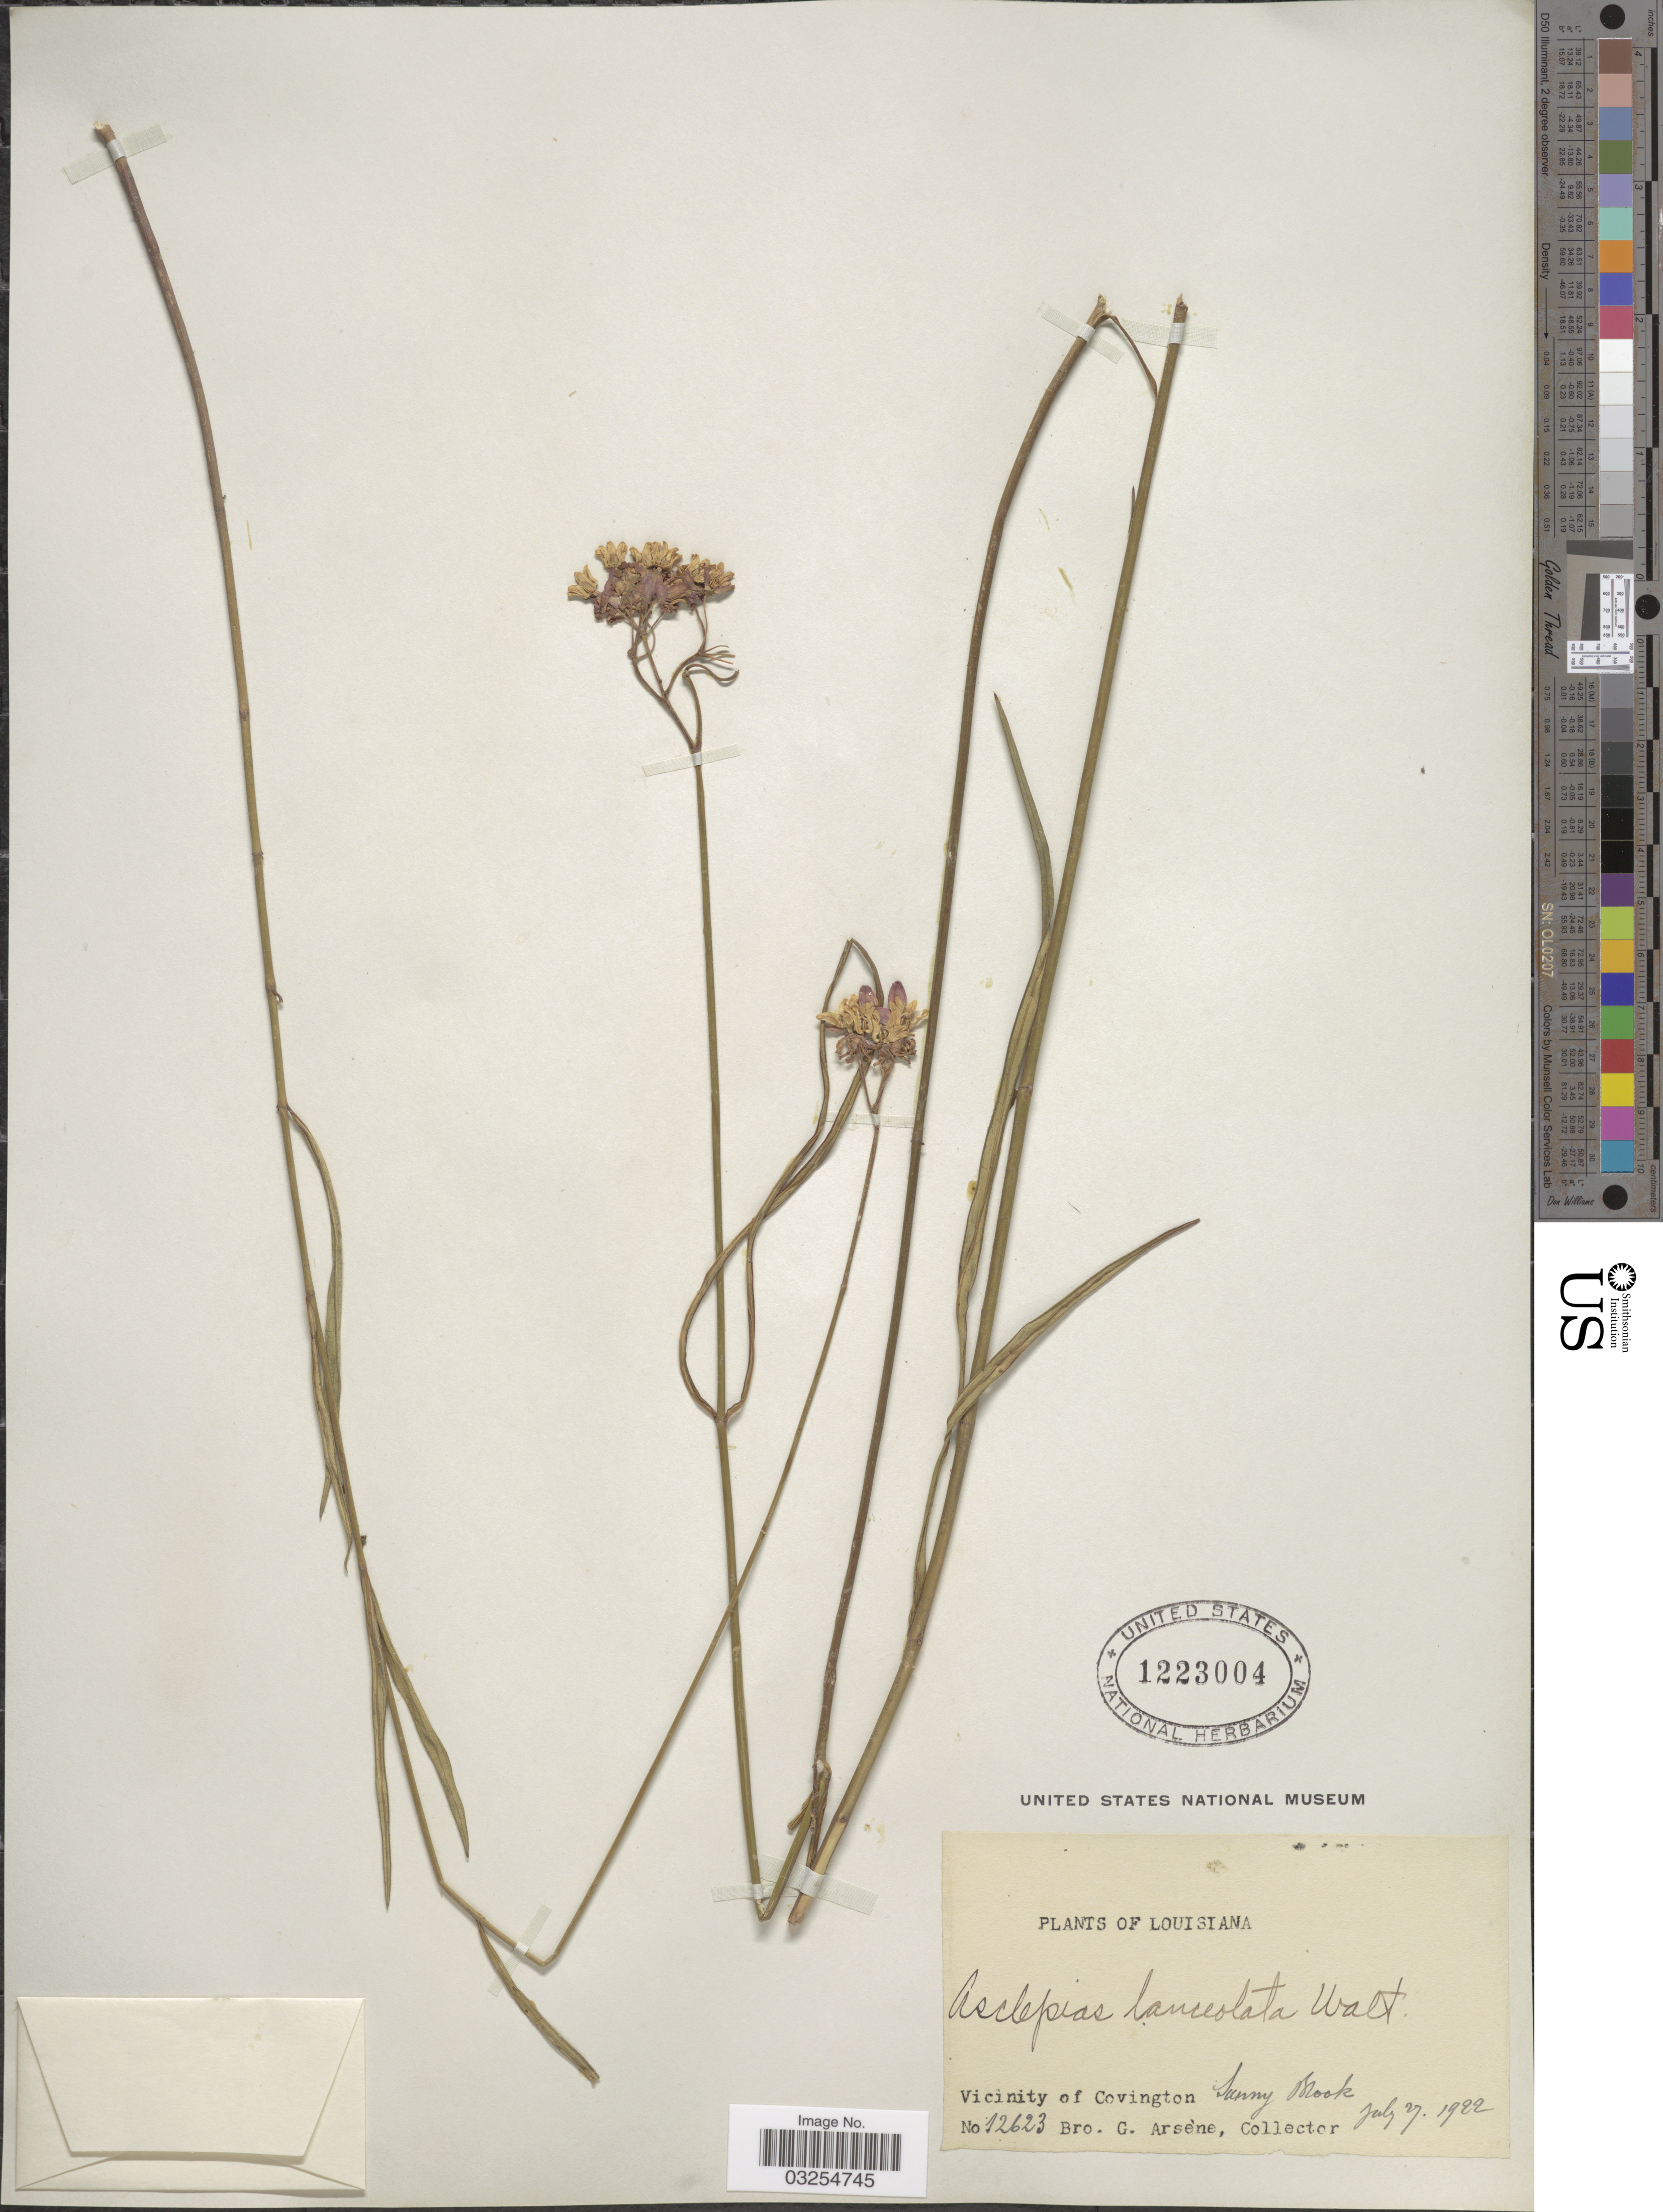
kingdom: Plantae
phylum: Tracheophyta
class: Magnoliopsida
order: Gentianales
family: Apocynaceae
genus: Asclepias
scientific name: Asclepias lanceolata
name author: Walter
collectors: Bro. G. Arsène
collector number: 12623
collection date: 1922-07-27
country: United States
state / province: Louisiana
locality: Vicinity of Covington. Sunny Brook.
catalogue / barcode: US 1223004